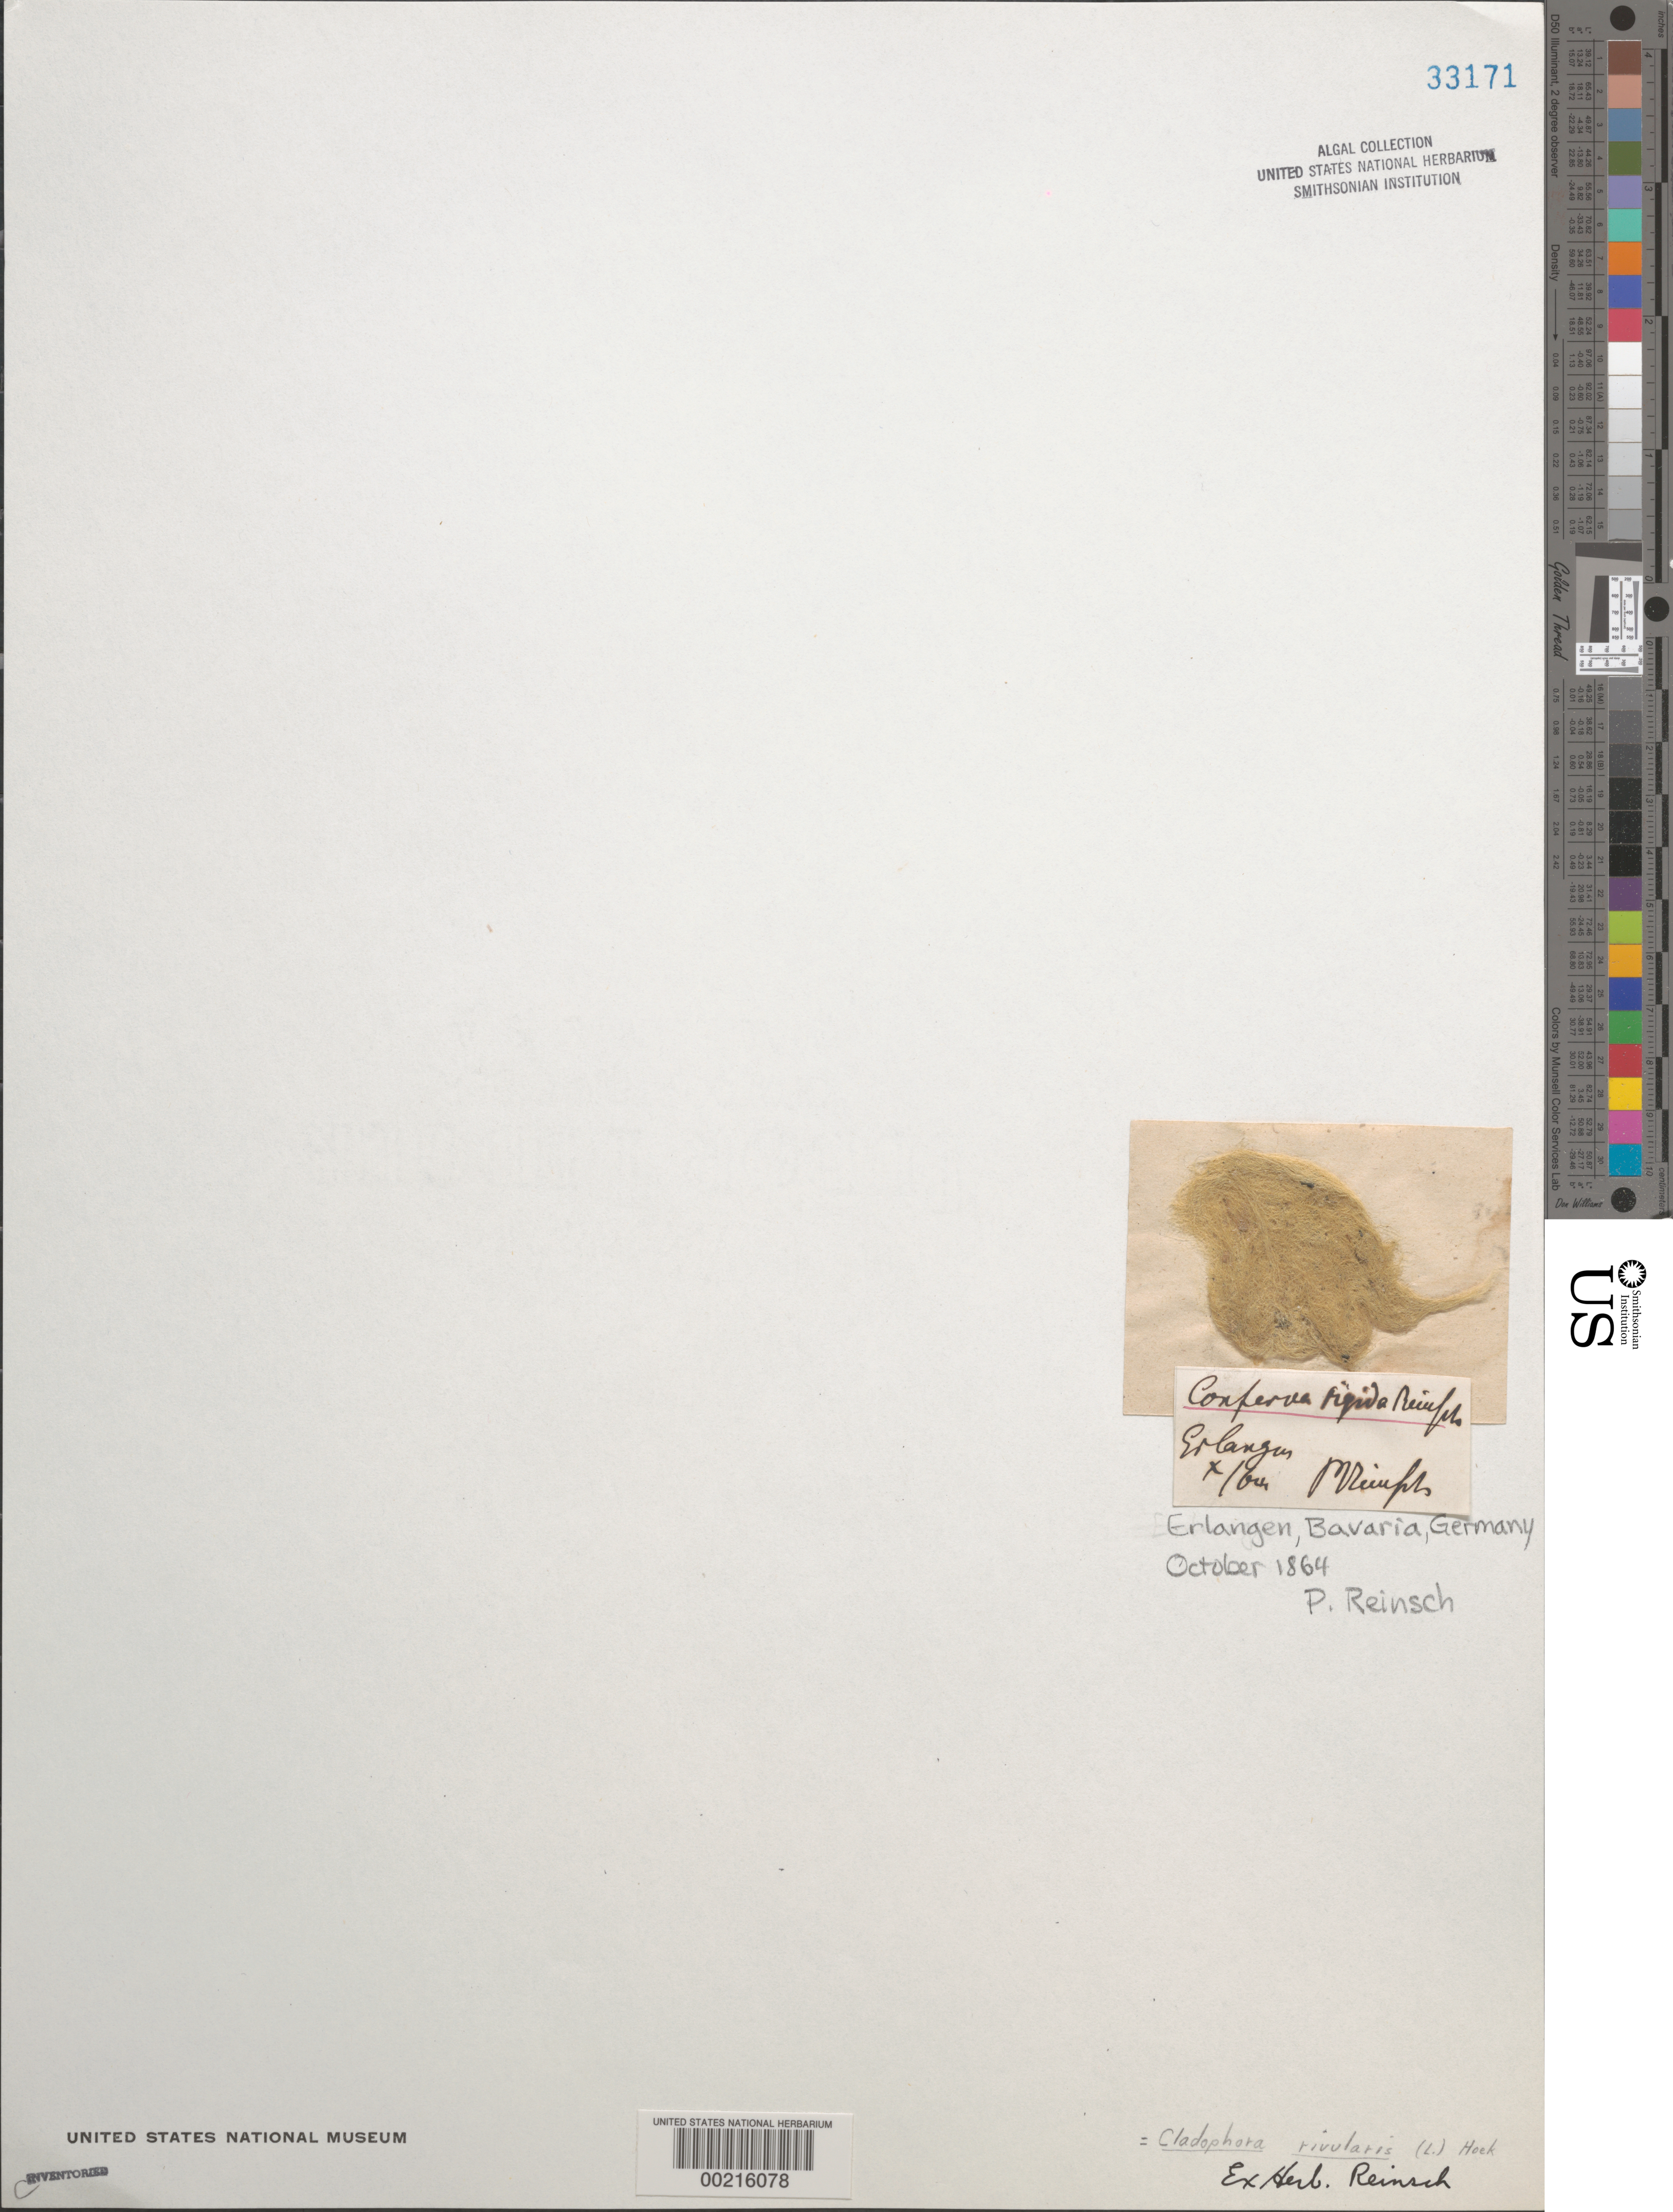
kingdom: Plantae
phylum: Chlorophyta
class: Ulvophyceae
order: Cladophorales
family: Cladophoraceae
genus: Cladophora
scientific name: Cladophora rivularis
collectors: P. F. Reinsch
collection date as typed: Oct 1864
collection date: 1864-10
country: Germany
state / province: Bayern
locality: Erlangen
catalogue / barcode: US 33171